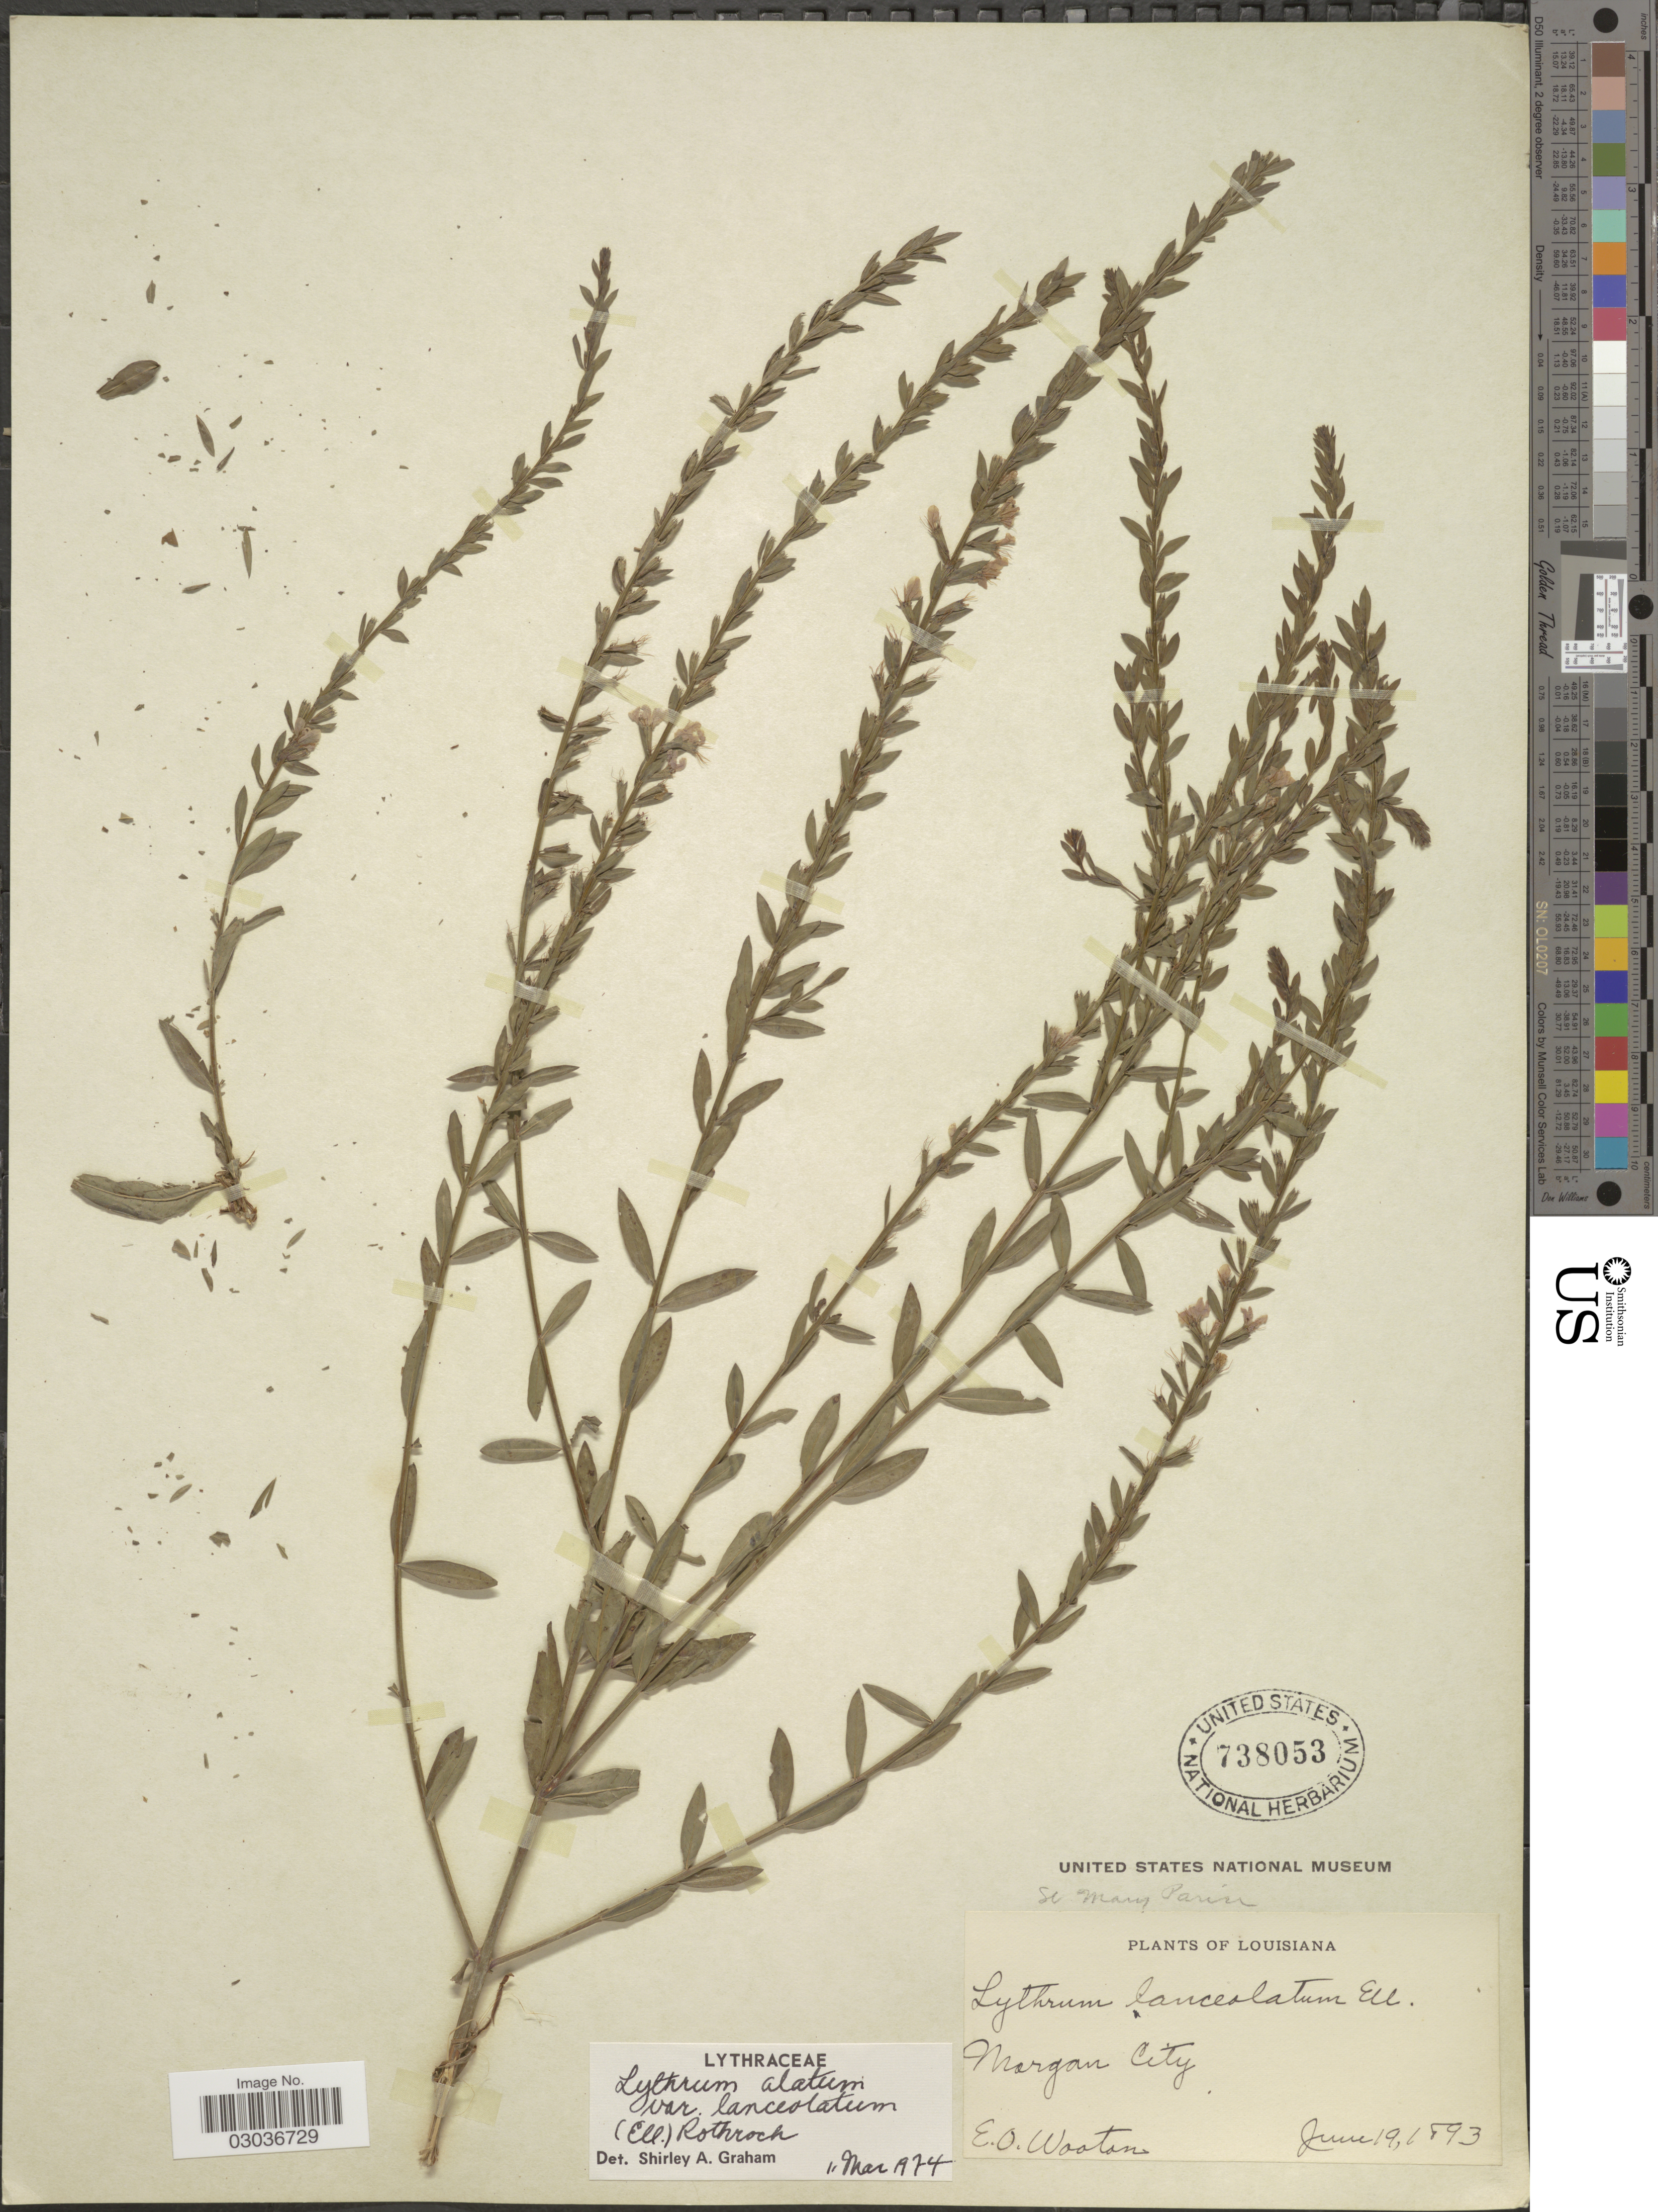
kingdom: Plantae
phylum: Tracheophyta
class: Magnoliopsida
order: Myrtales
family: Lythraceae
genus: Lythrum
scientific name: Lythrum alatum var. lanceolatum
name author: (Elliott) A. Gray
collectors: E. O. Wooton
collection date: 1893-06-19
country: United States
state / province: Louisiana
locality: St. Mary Parish Morgan City.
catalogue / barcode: US 738053